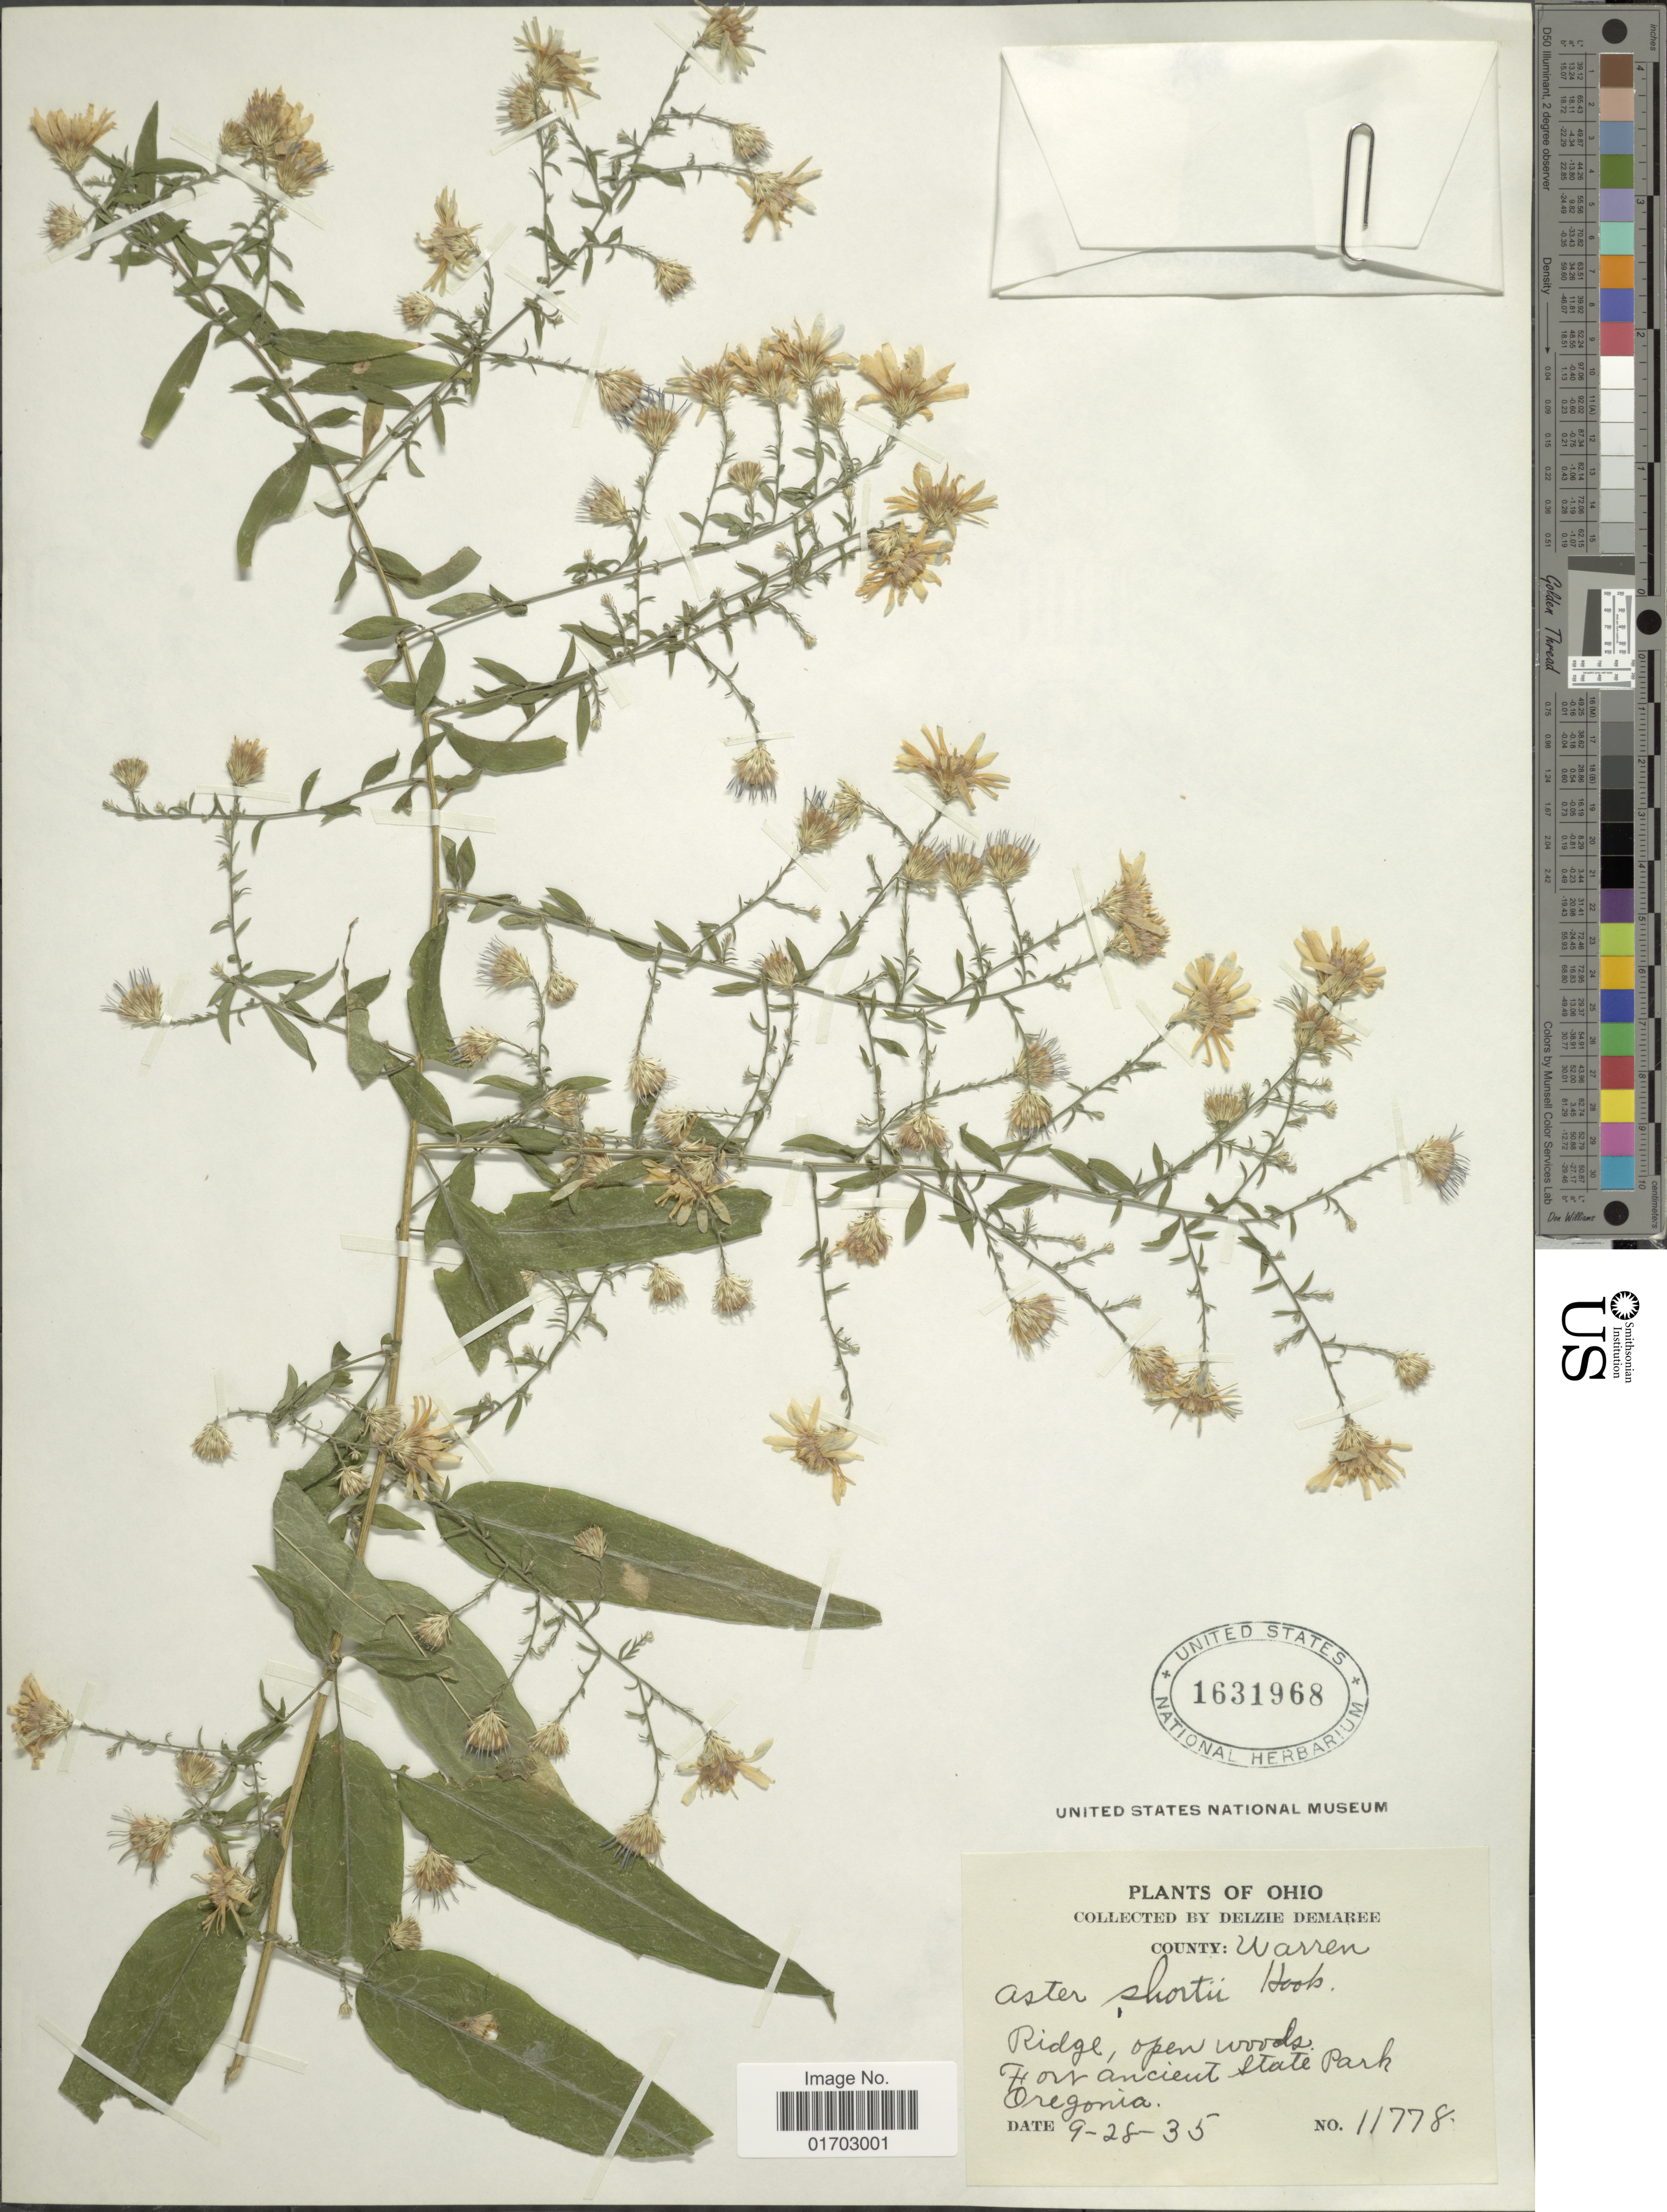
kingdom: Plantae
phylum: Tracheophyta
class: Magnoliopsida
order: Asterales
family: Asteraceae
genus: Symphyotrichum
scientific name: Symphyotrichum shortii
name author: (Lindl.) G.L. Nesom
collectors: D. Demaree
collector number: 11778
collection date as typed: Transcribed d/m/y: 28/9/35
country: United States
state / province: Ohio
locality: County: Warren, Fort Ancient State Park Oregonia.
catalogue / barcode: US 1631968